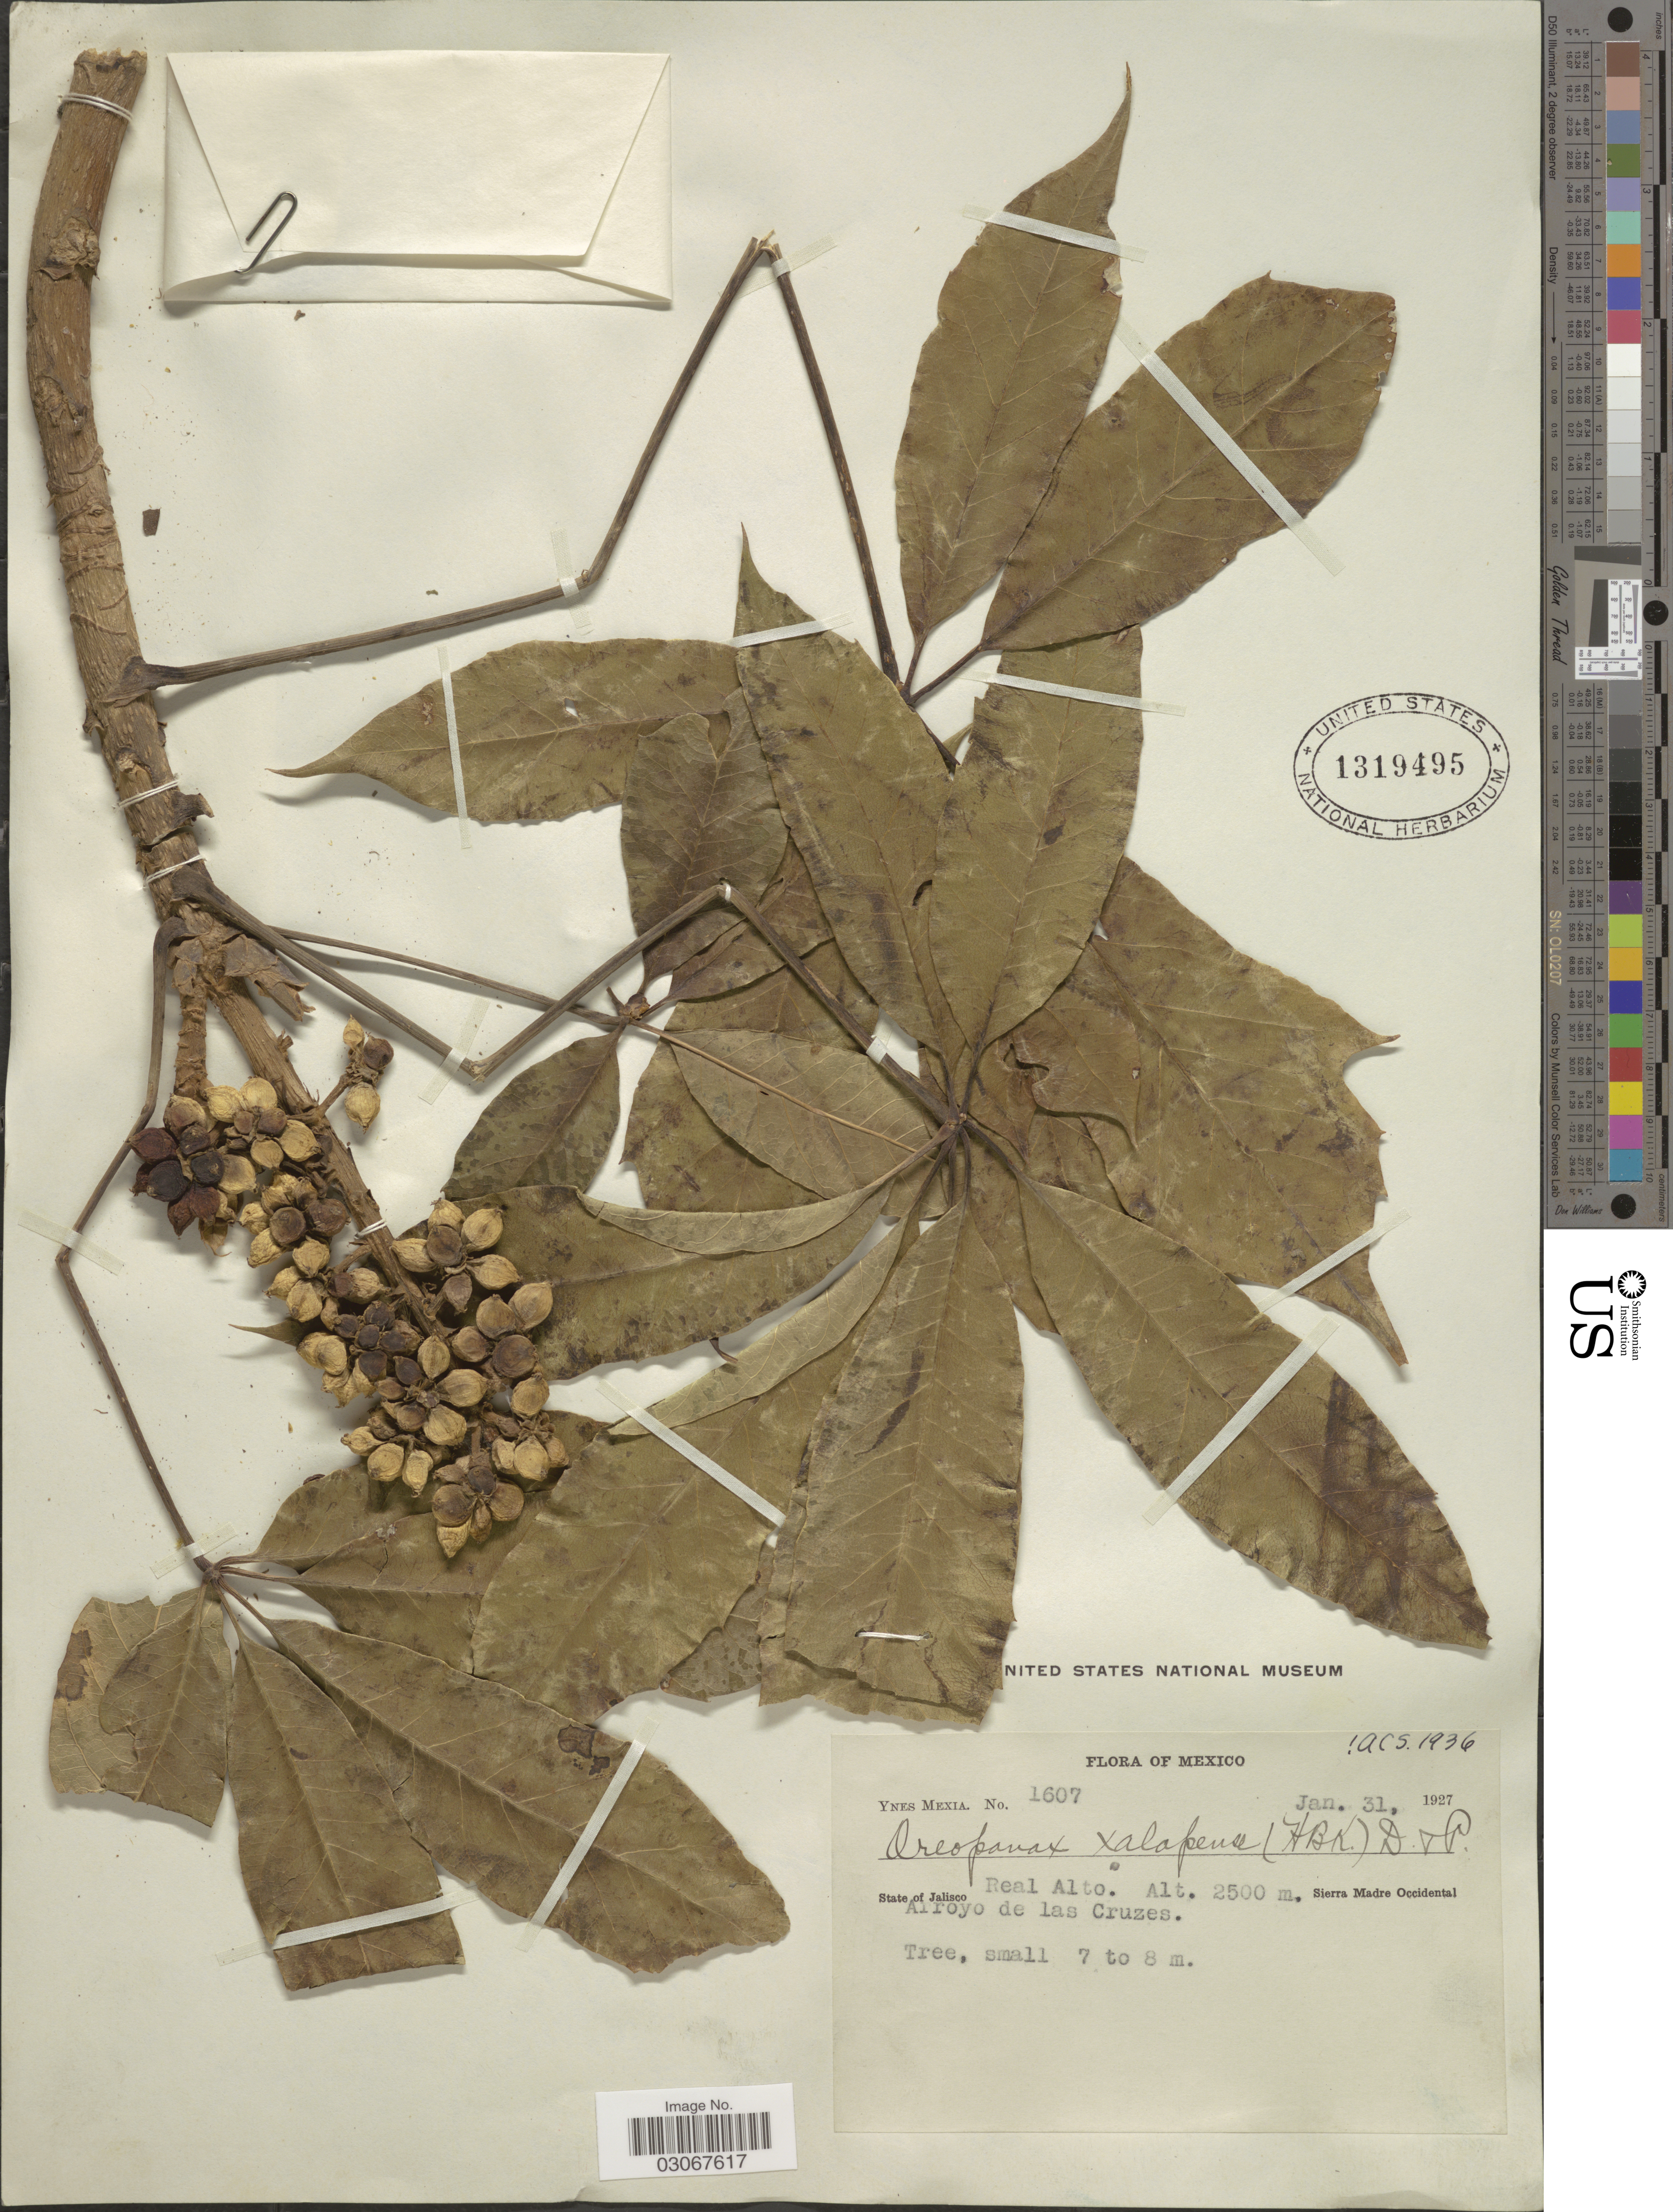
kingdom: Plantae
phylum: Tracheophyta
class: Magnoliopsida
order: Apiales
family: Araliaceae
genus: Oreopanax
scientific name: Oreopanax xalapensis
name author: (Kunth) Decne. & Planch.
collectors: Y. Mexia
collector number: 1607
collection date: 1927-01-31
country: Mexico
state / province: Jalisco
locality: Real Alto. Sierra Madre Occidental. Arroyo de las Cruzes.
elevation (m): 2500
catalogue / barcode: US 1319495